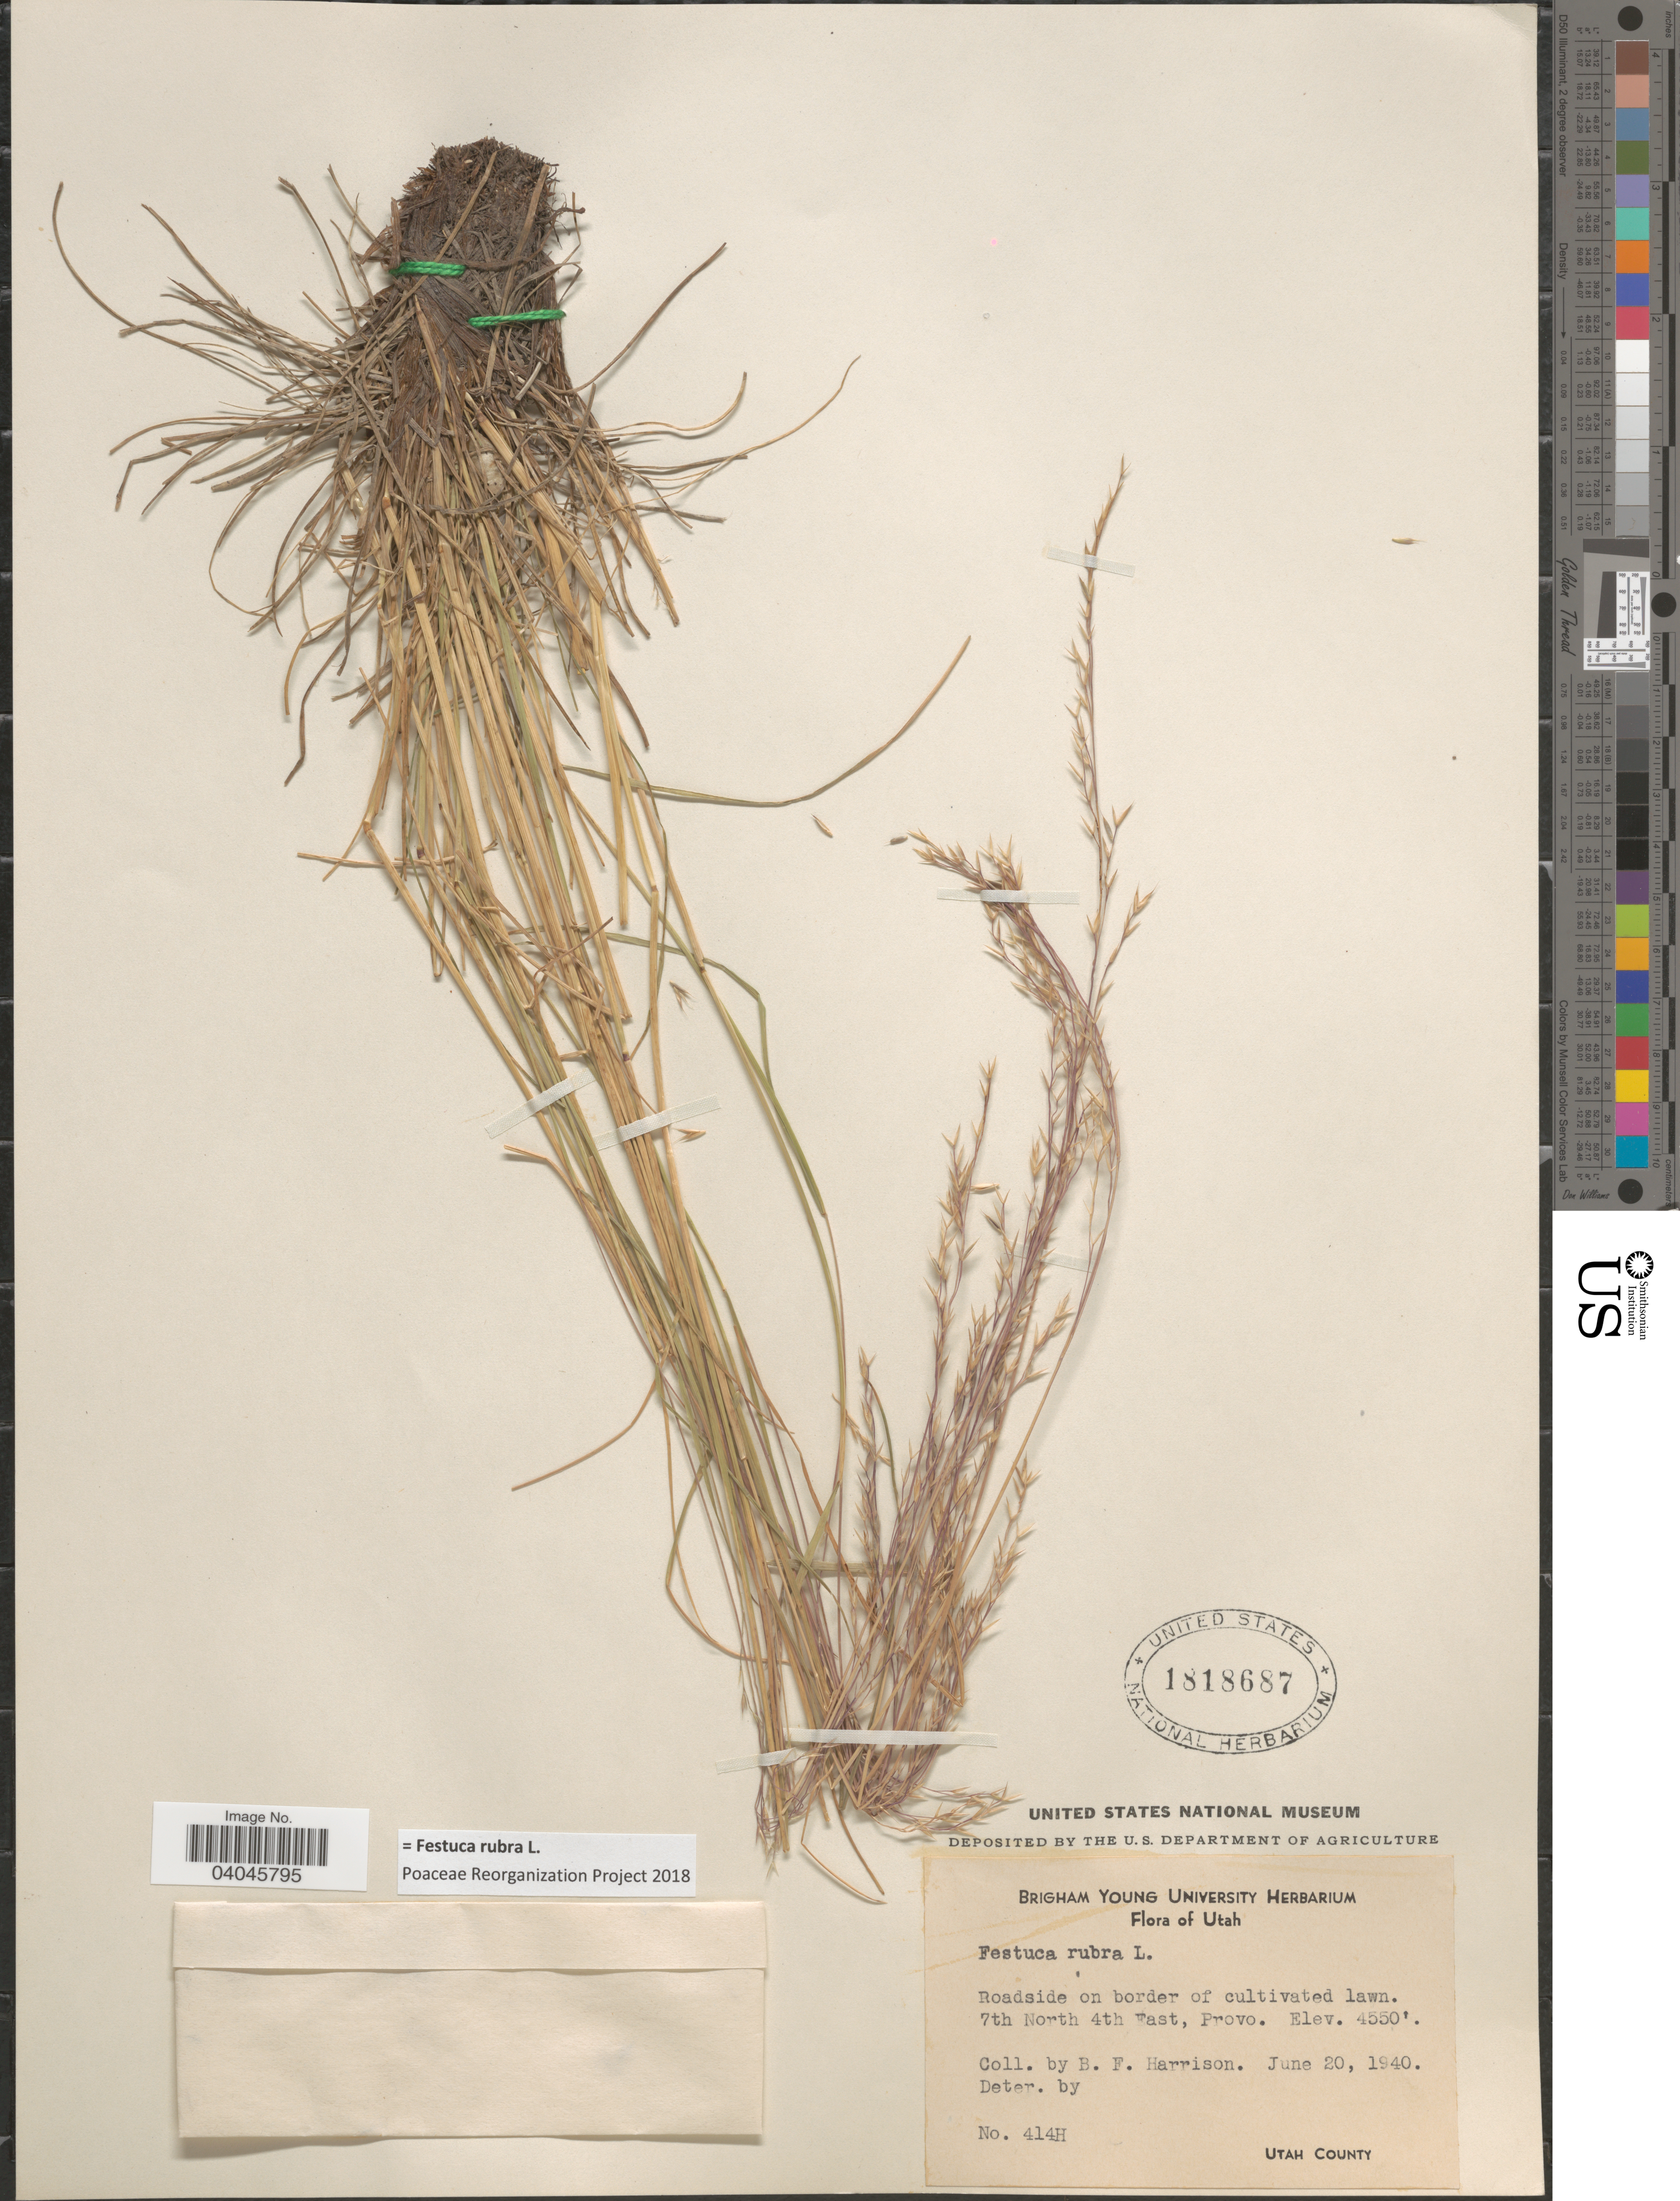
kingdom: Plantae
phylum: Tracheophyta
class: Liliopsida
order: Poales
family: Poaceae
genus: Festuca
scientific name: Festuca rubra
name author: L.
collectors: B. F. Harrison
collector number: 414H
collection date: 1940-06-20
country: United States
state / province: Utah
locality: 7th North 4th East, Provo.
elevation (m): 1387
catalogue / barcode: US 1818687